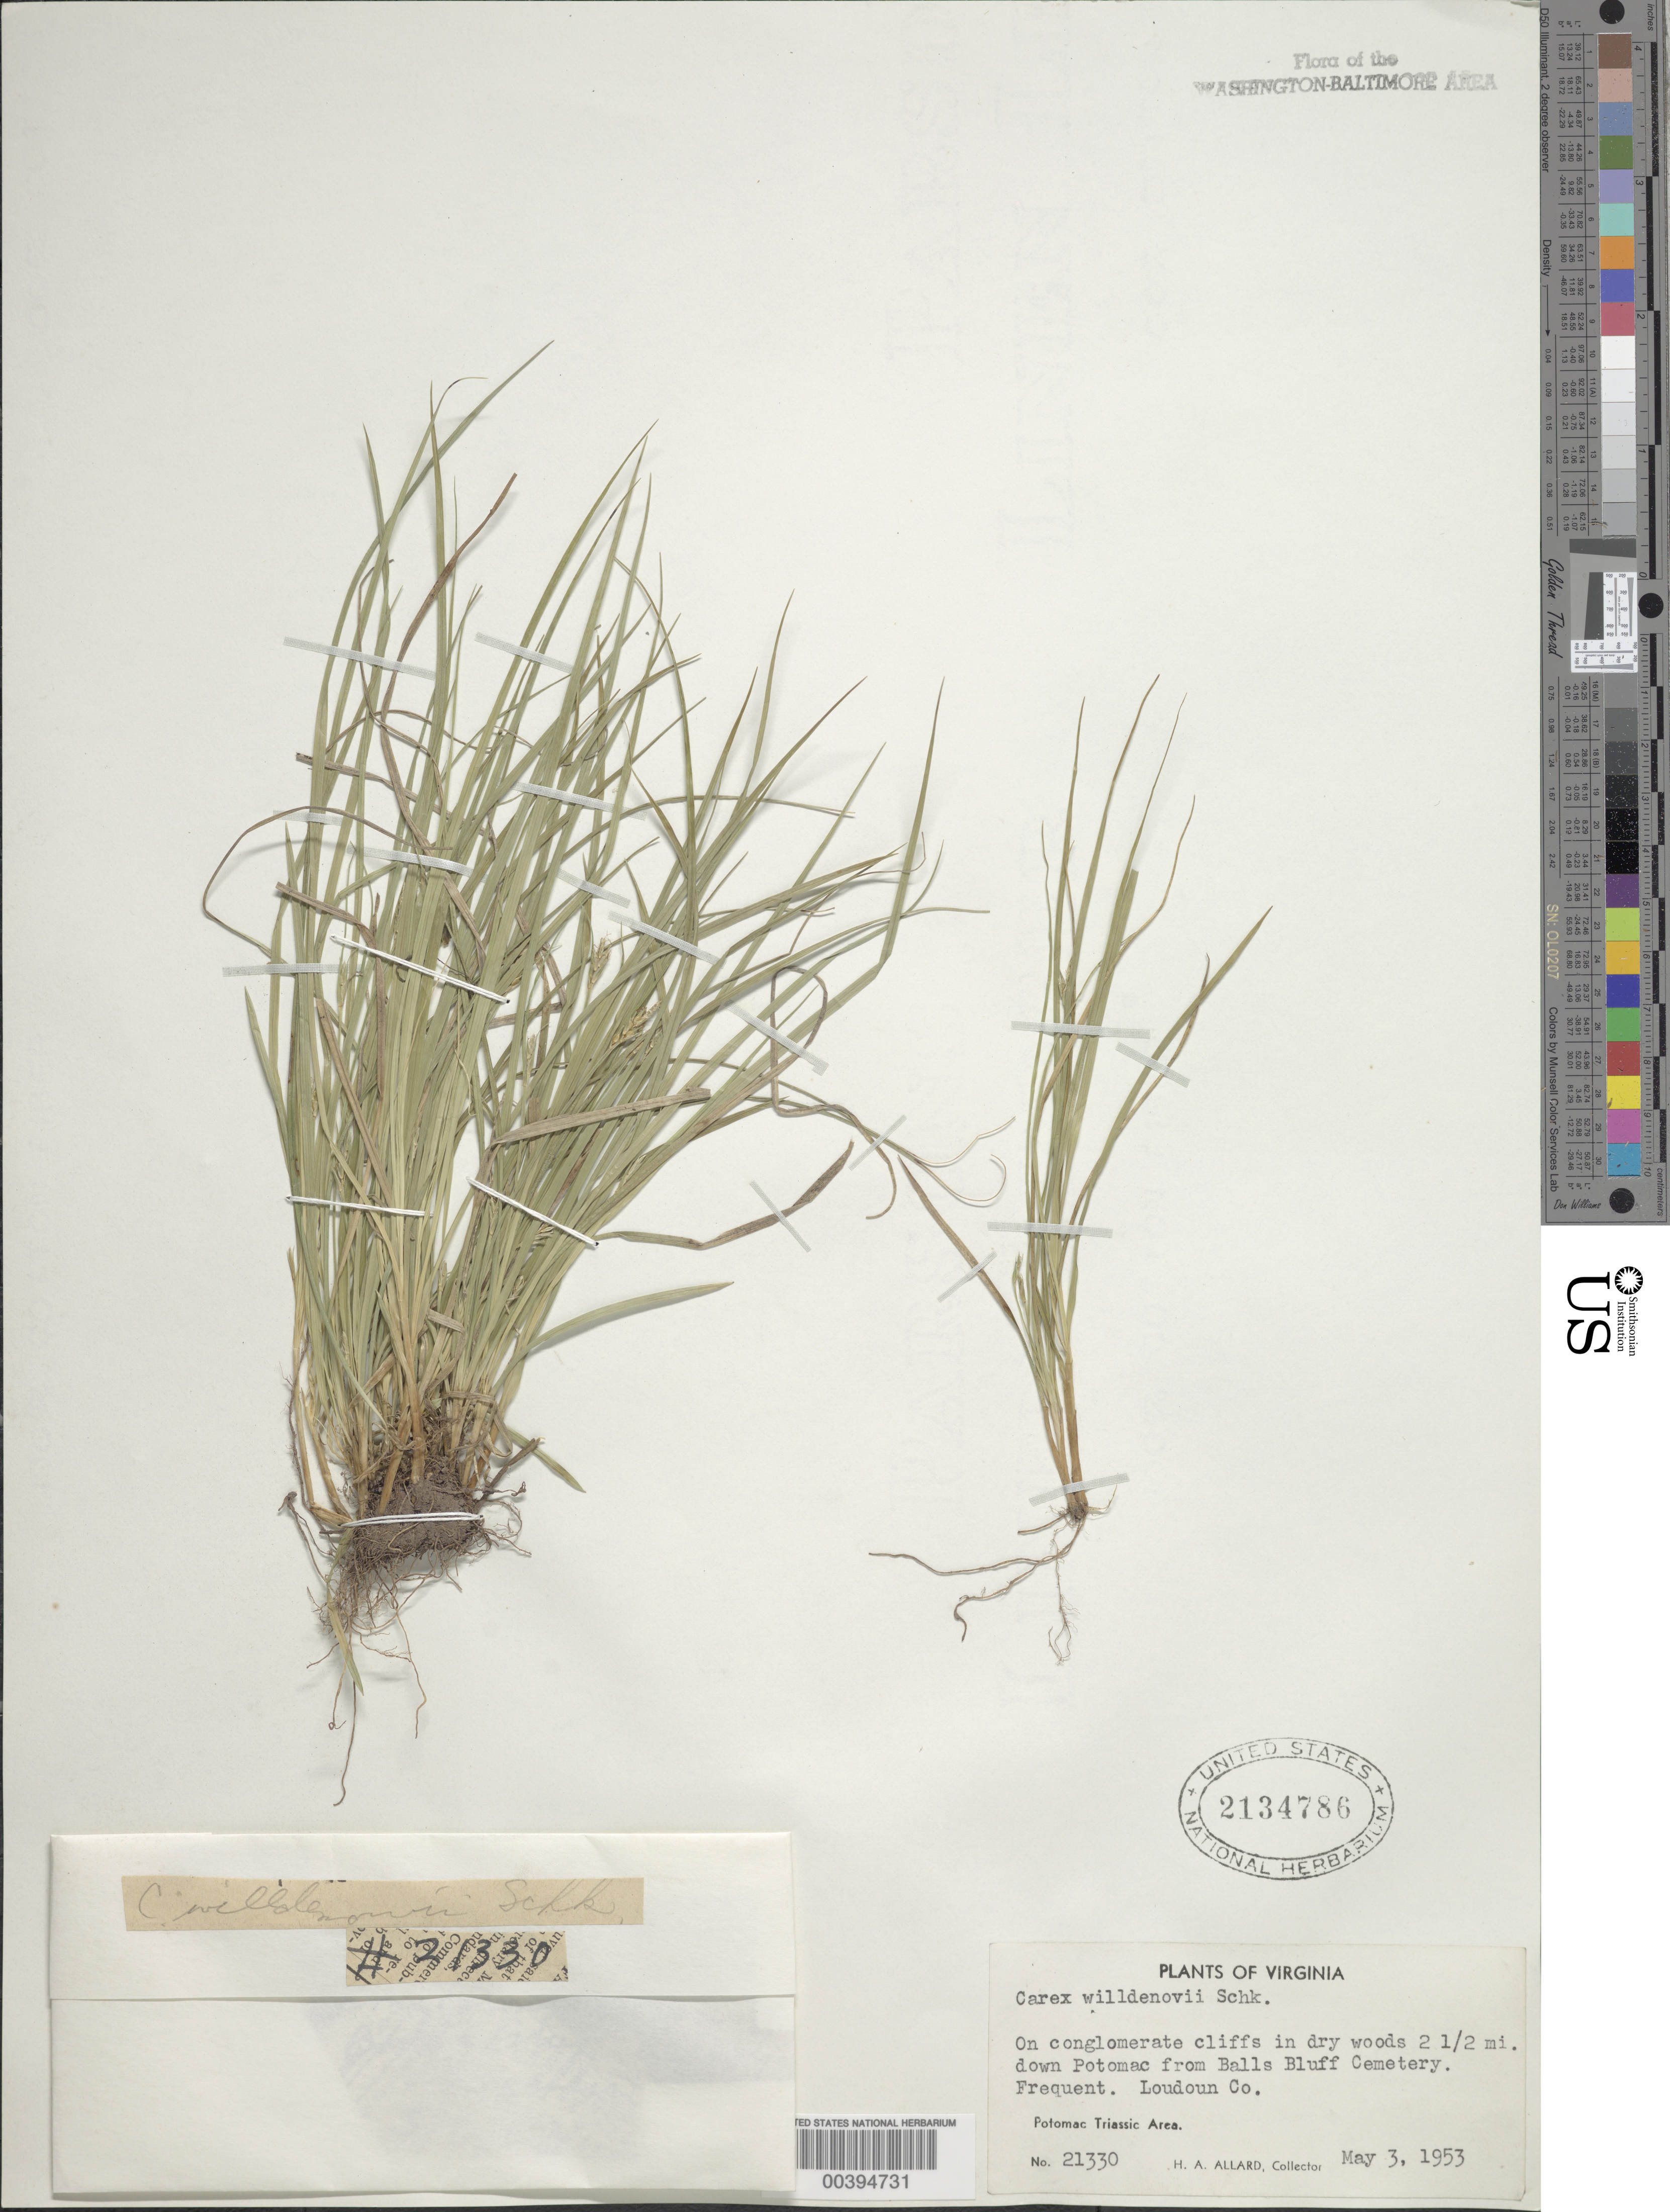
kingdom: Plantae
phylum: Tracheophyta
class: Liliopsida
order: Poales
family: Cyperaceae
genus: Carex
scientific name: Carex willdenowii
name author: Willd.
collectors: H. A. Allard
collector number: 21330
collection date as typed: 03 May 1953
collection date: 1953-05-03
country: United States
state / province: Virginia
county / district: Loudoun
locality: downstream from Balls Bluff Cemetery on the Potomac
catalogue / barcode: US 2134786